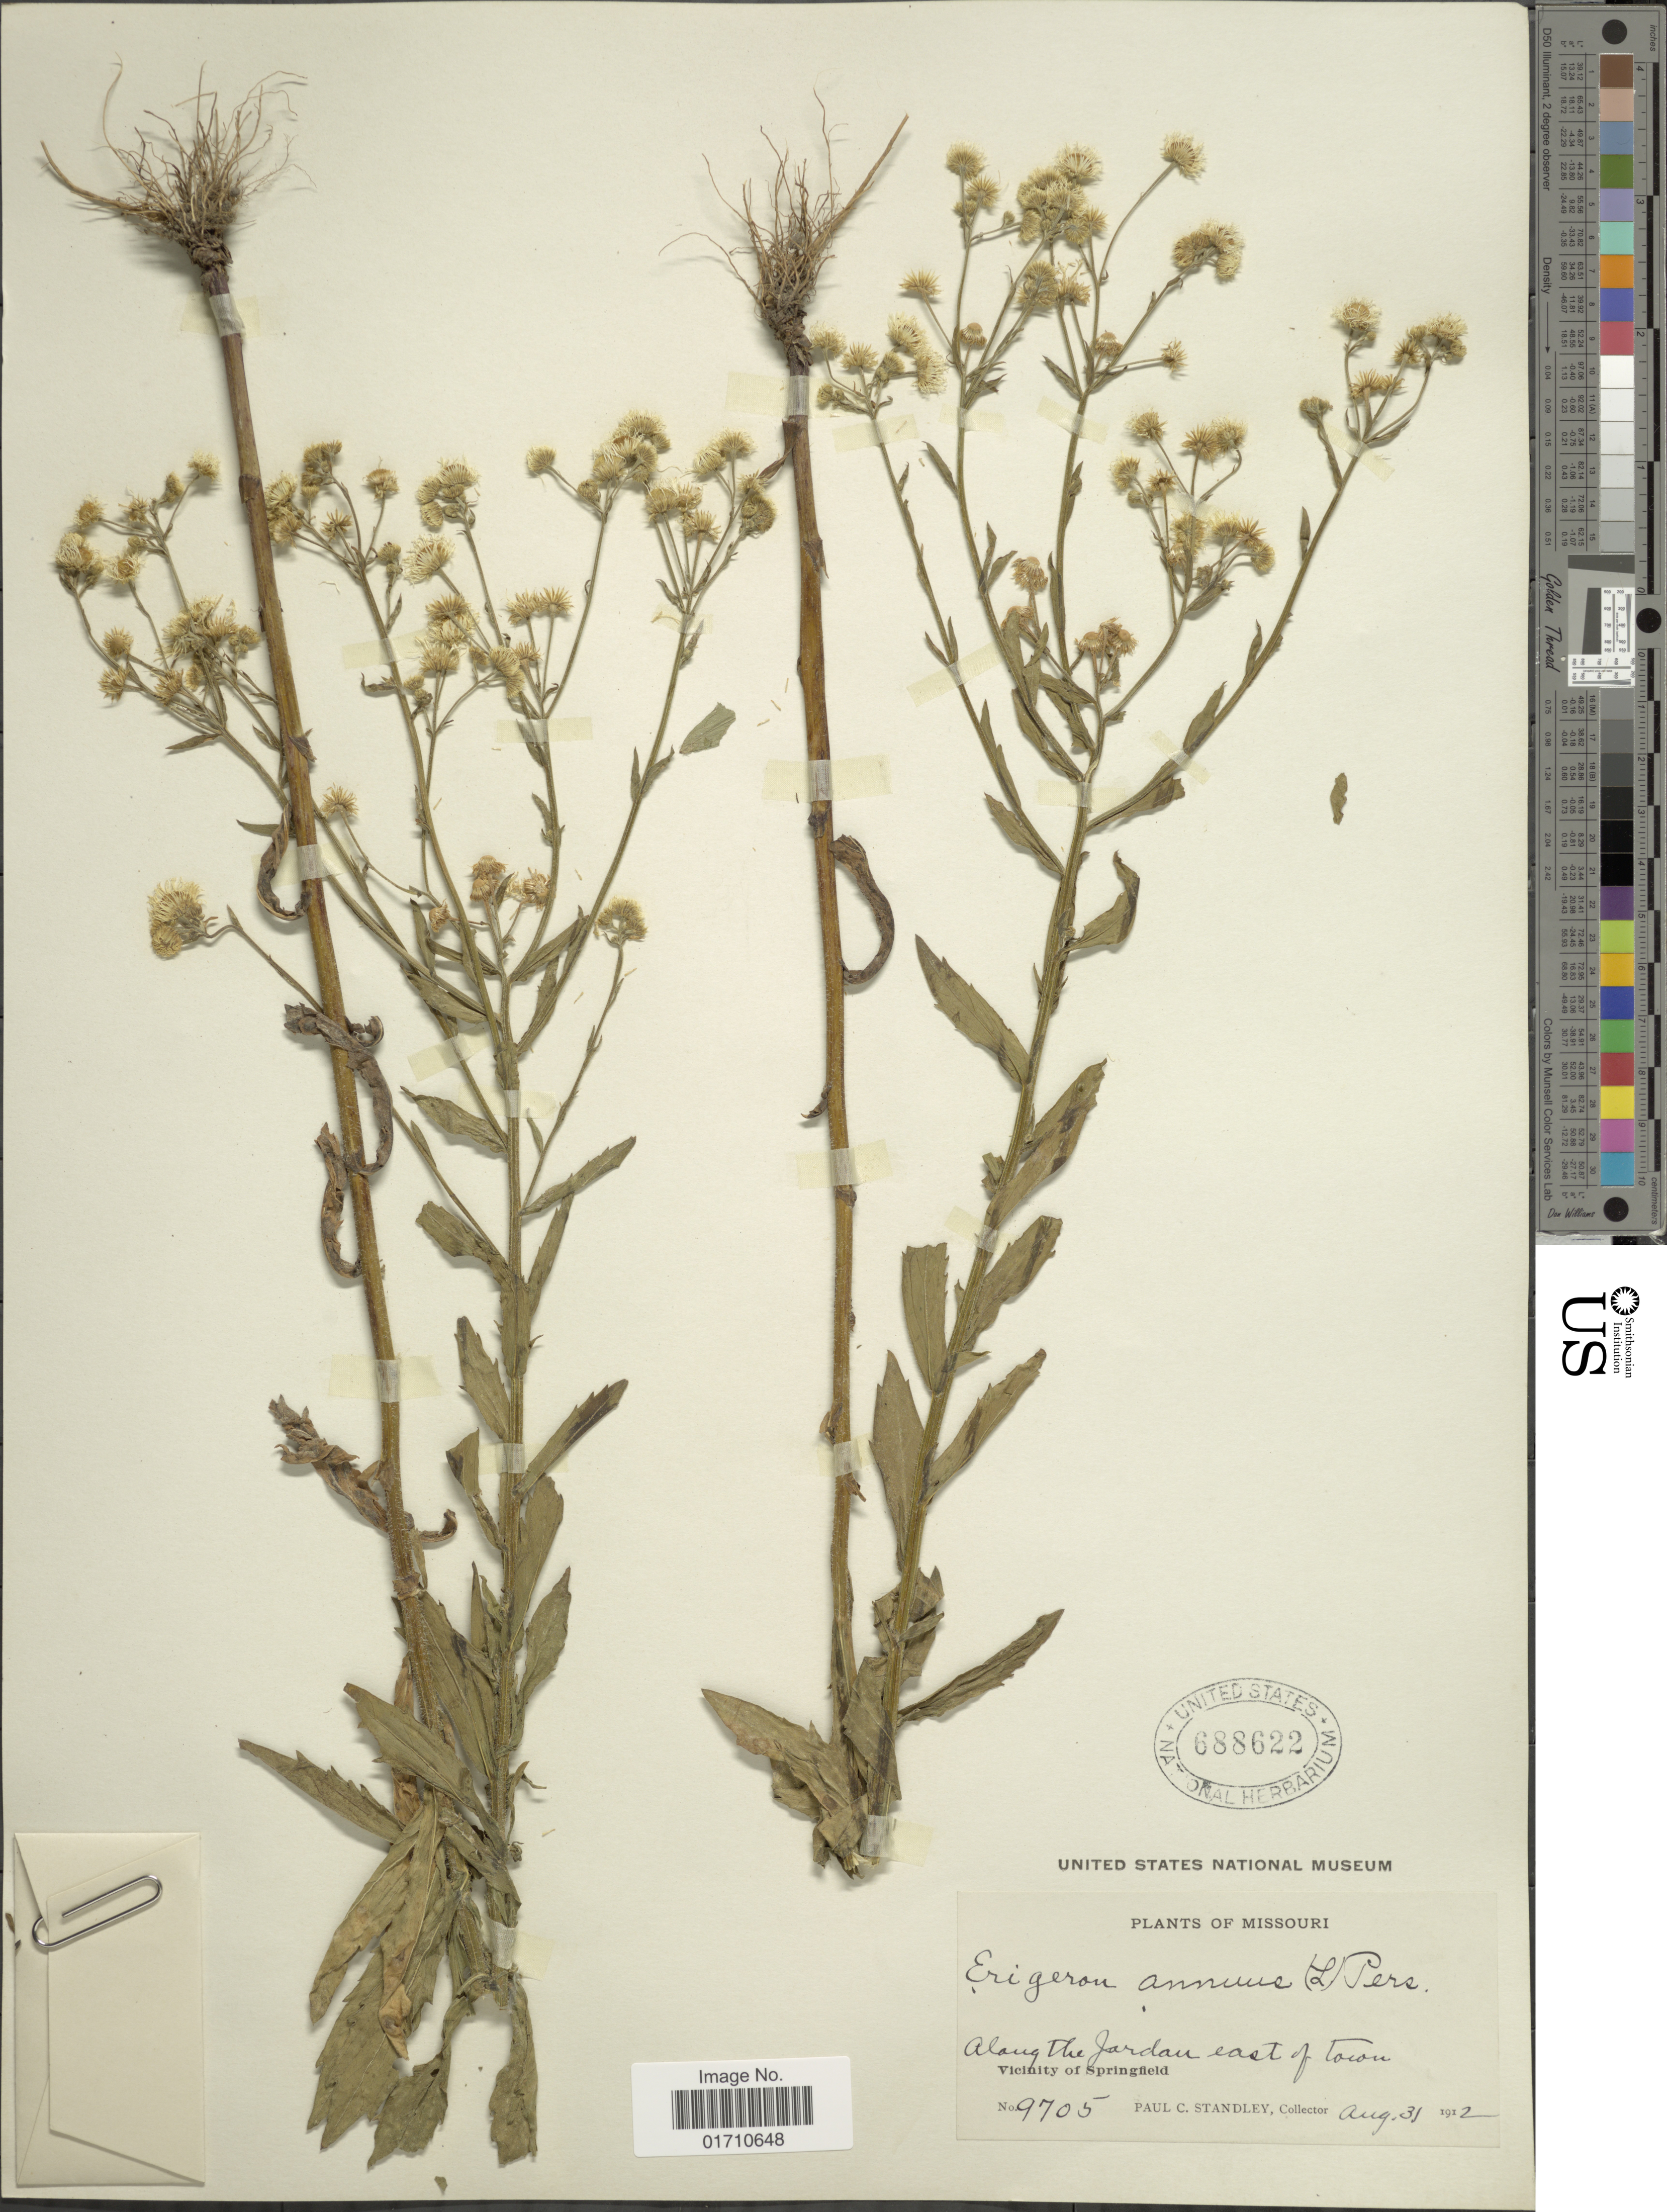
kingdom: Plantae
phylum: Tracheophyta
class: Magnoliopsida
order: Asterales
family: Asteraceae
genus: Erigeron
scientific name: Erigeron annuus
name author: (L.) Pers.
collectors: P. C. Standley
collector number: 9705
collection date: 1912-08-31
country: United States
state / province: Missouri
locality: Along the Jordan east of Town, Vicinity of Springfield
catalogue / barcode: US 688622